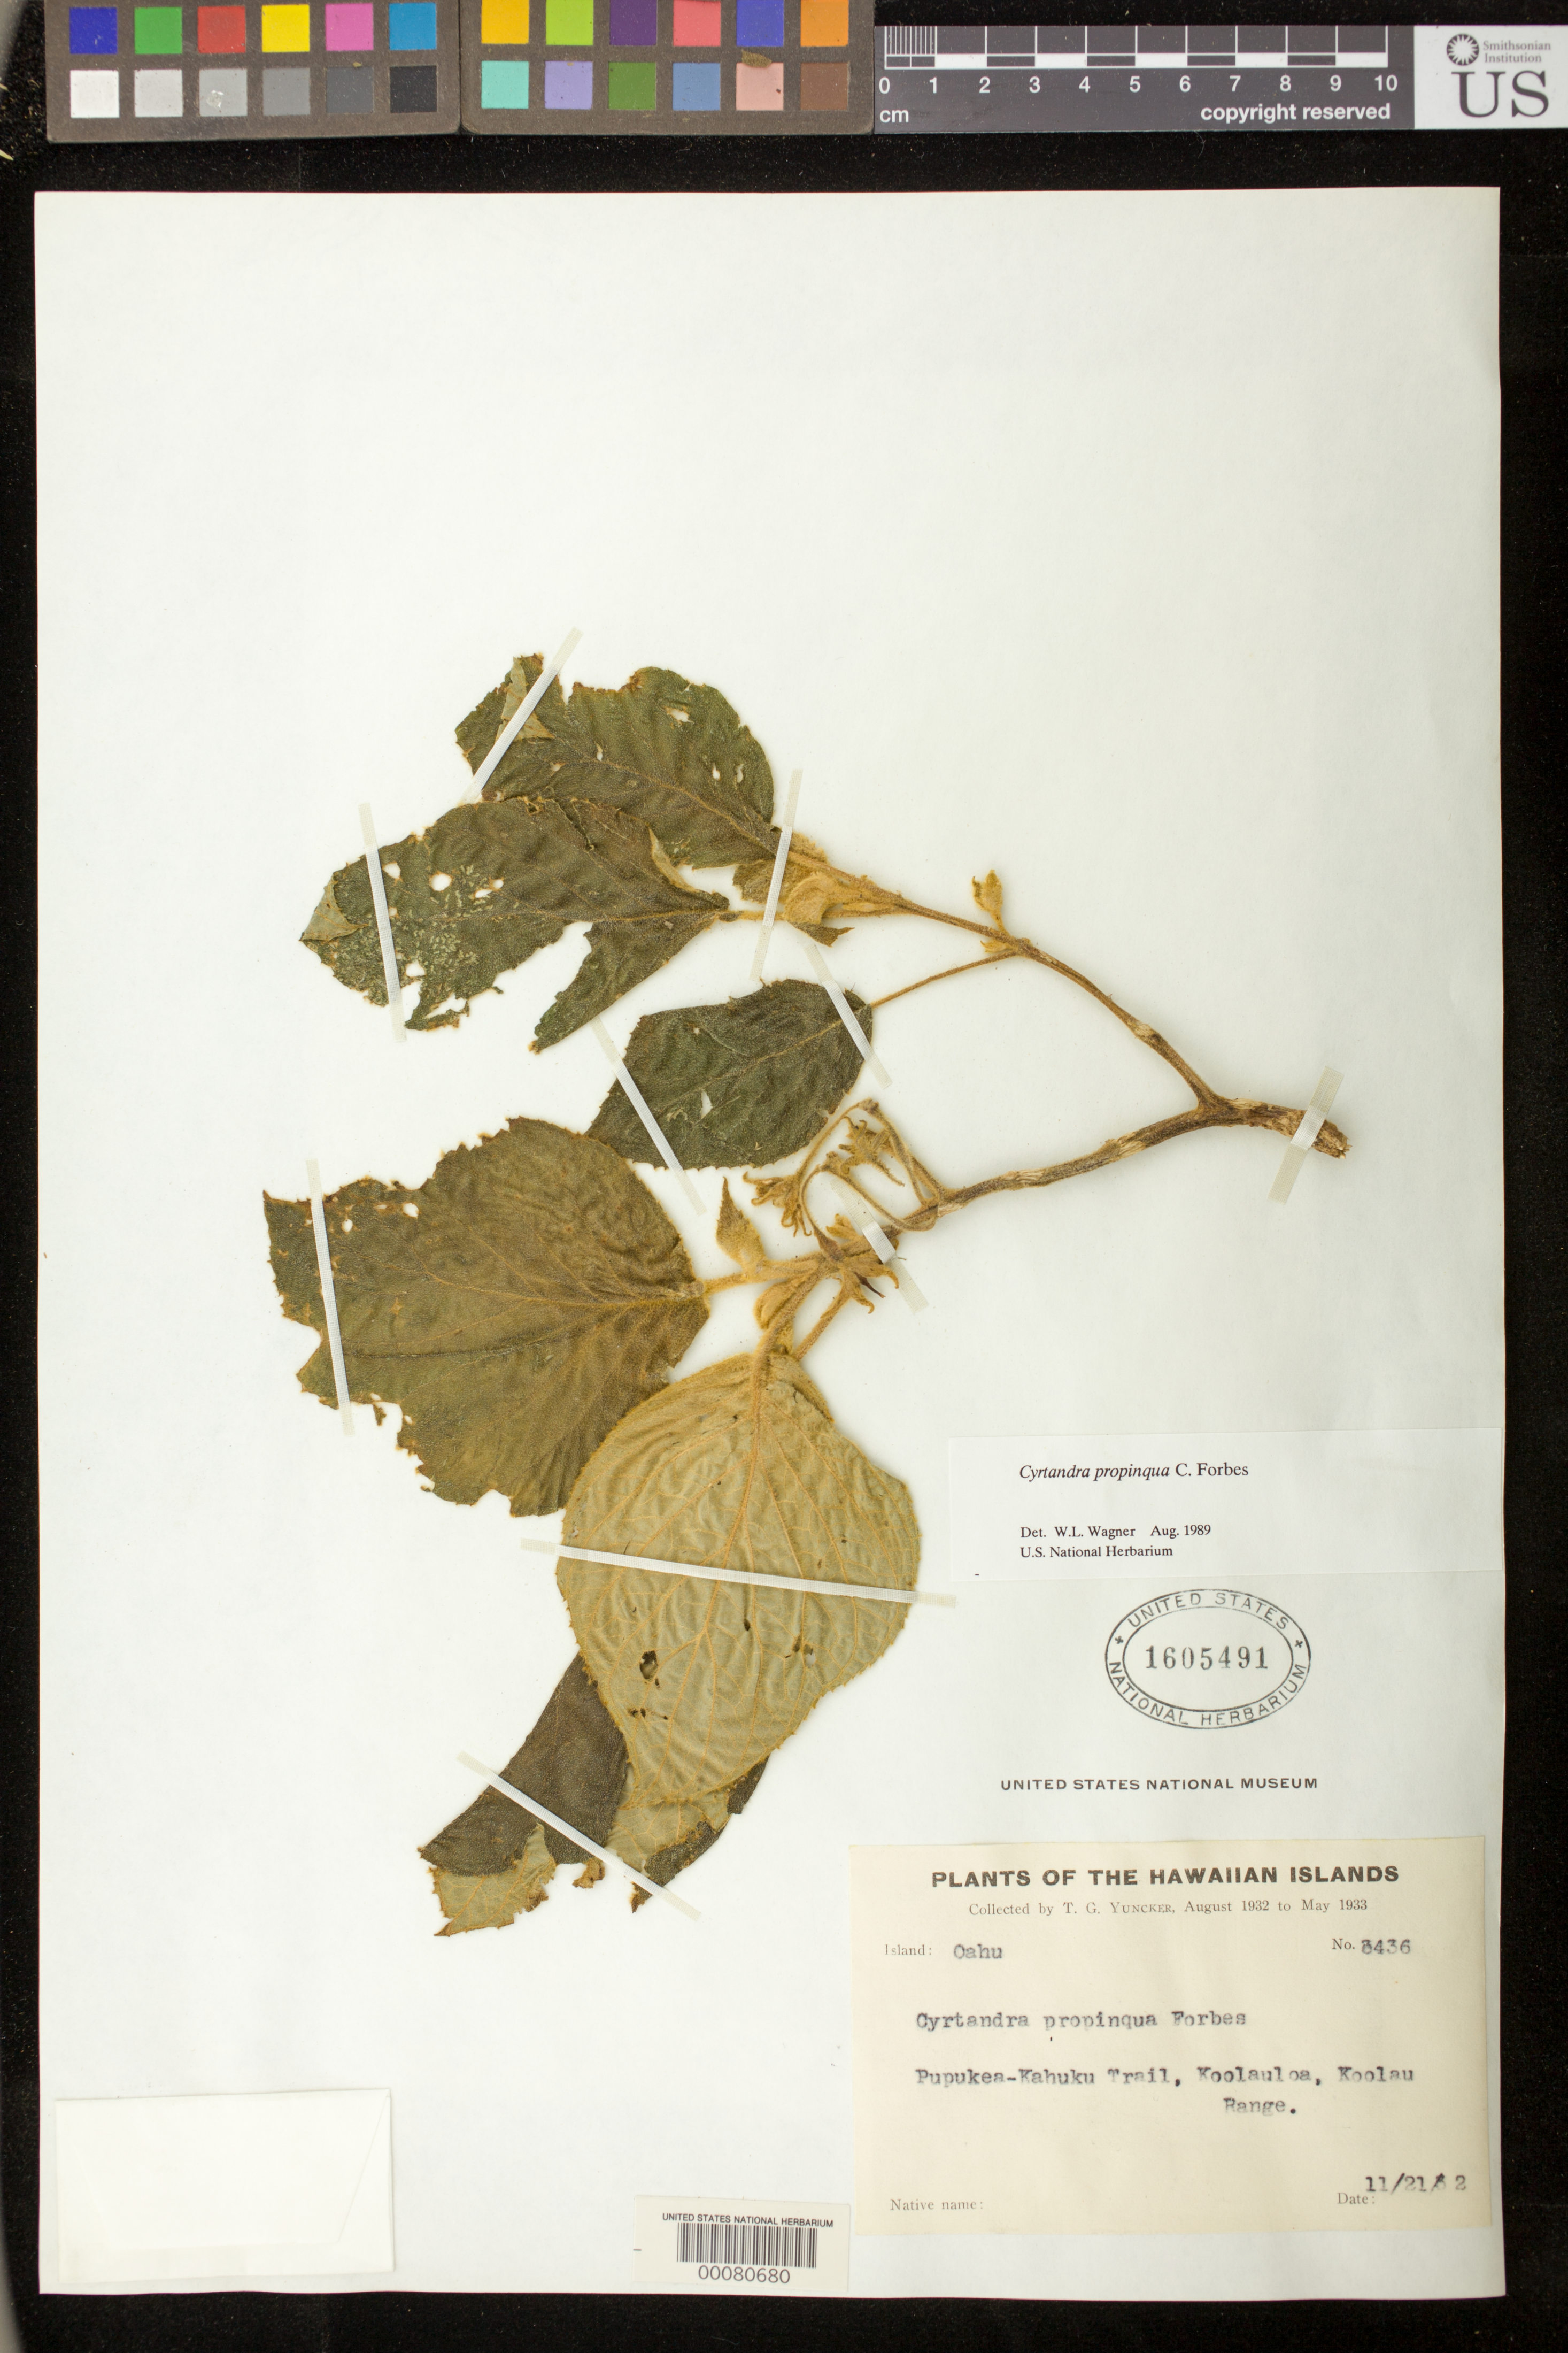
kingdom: Plantae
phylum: Tracheophyta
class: Magnoliopsida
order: Lamiales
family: Gesneriaceae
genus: Cyrtandra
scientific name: Cyrtandra propinqua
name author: C.N. Forbes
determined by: Wagner, W. L., (BOT), Smithsonian Institution - National Museum of Natural History (UNITED STATES)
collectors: T. G. Yuncker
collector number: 3436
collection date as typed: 21 Nov 1932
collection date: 1932-11-21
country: United States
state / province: Hawaii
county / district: Honolulu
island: Oahu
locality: Pupukea-kahuku trail, Koolauloa, Koolau range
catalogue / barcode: US 1605491